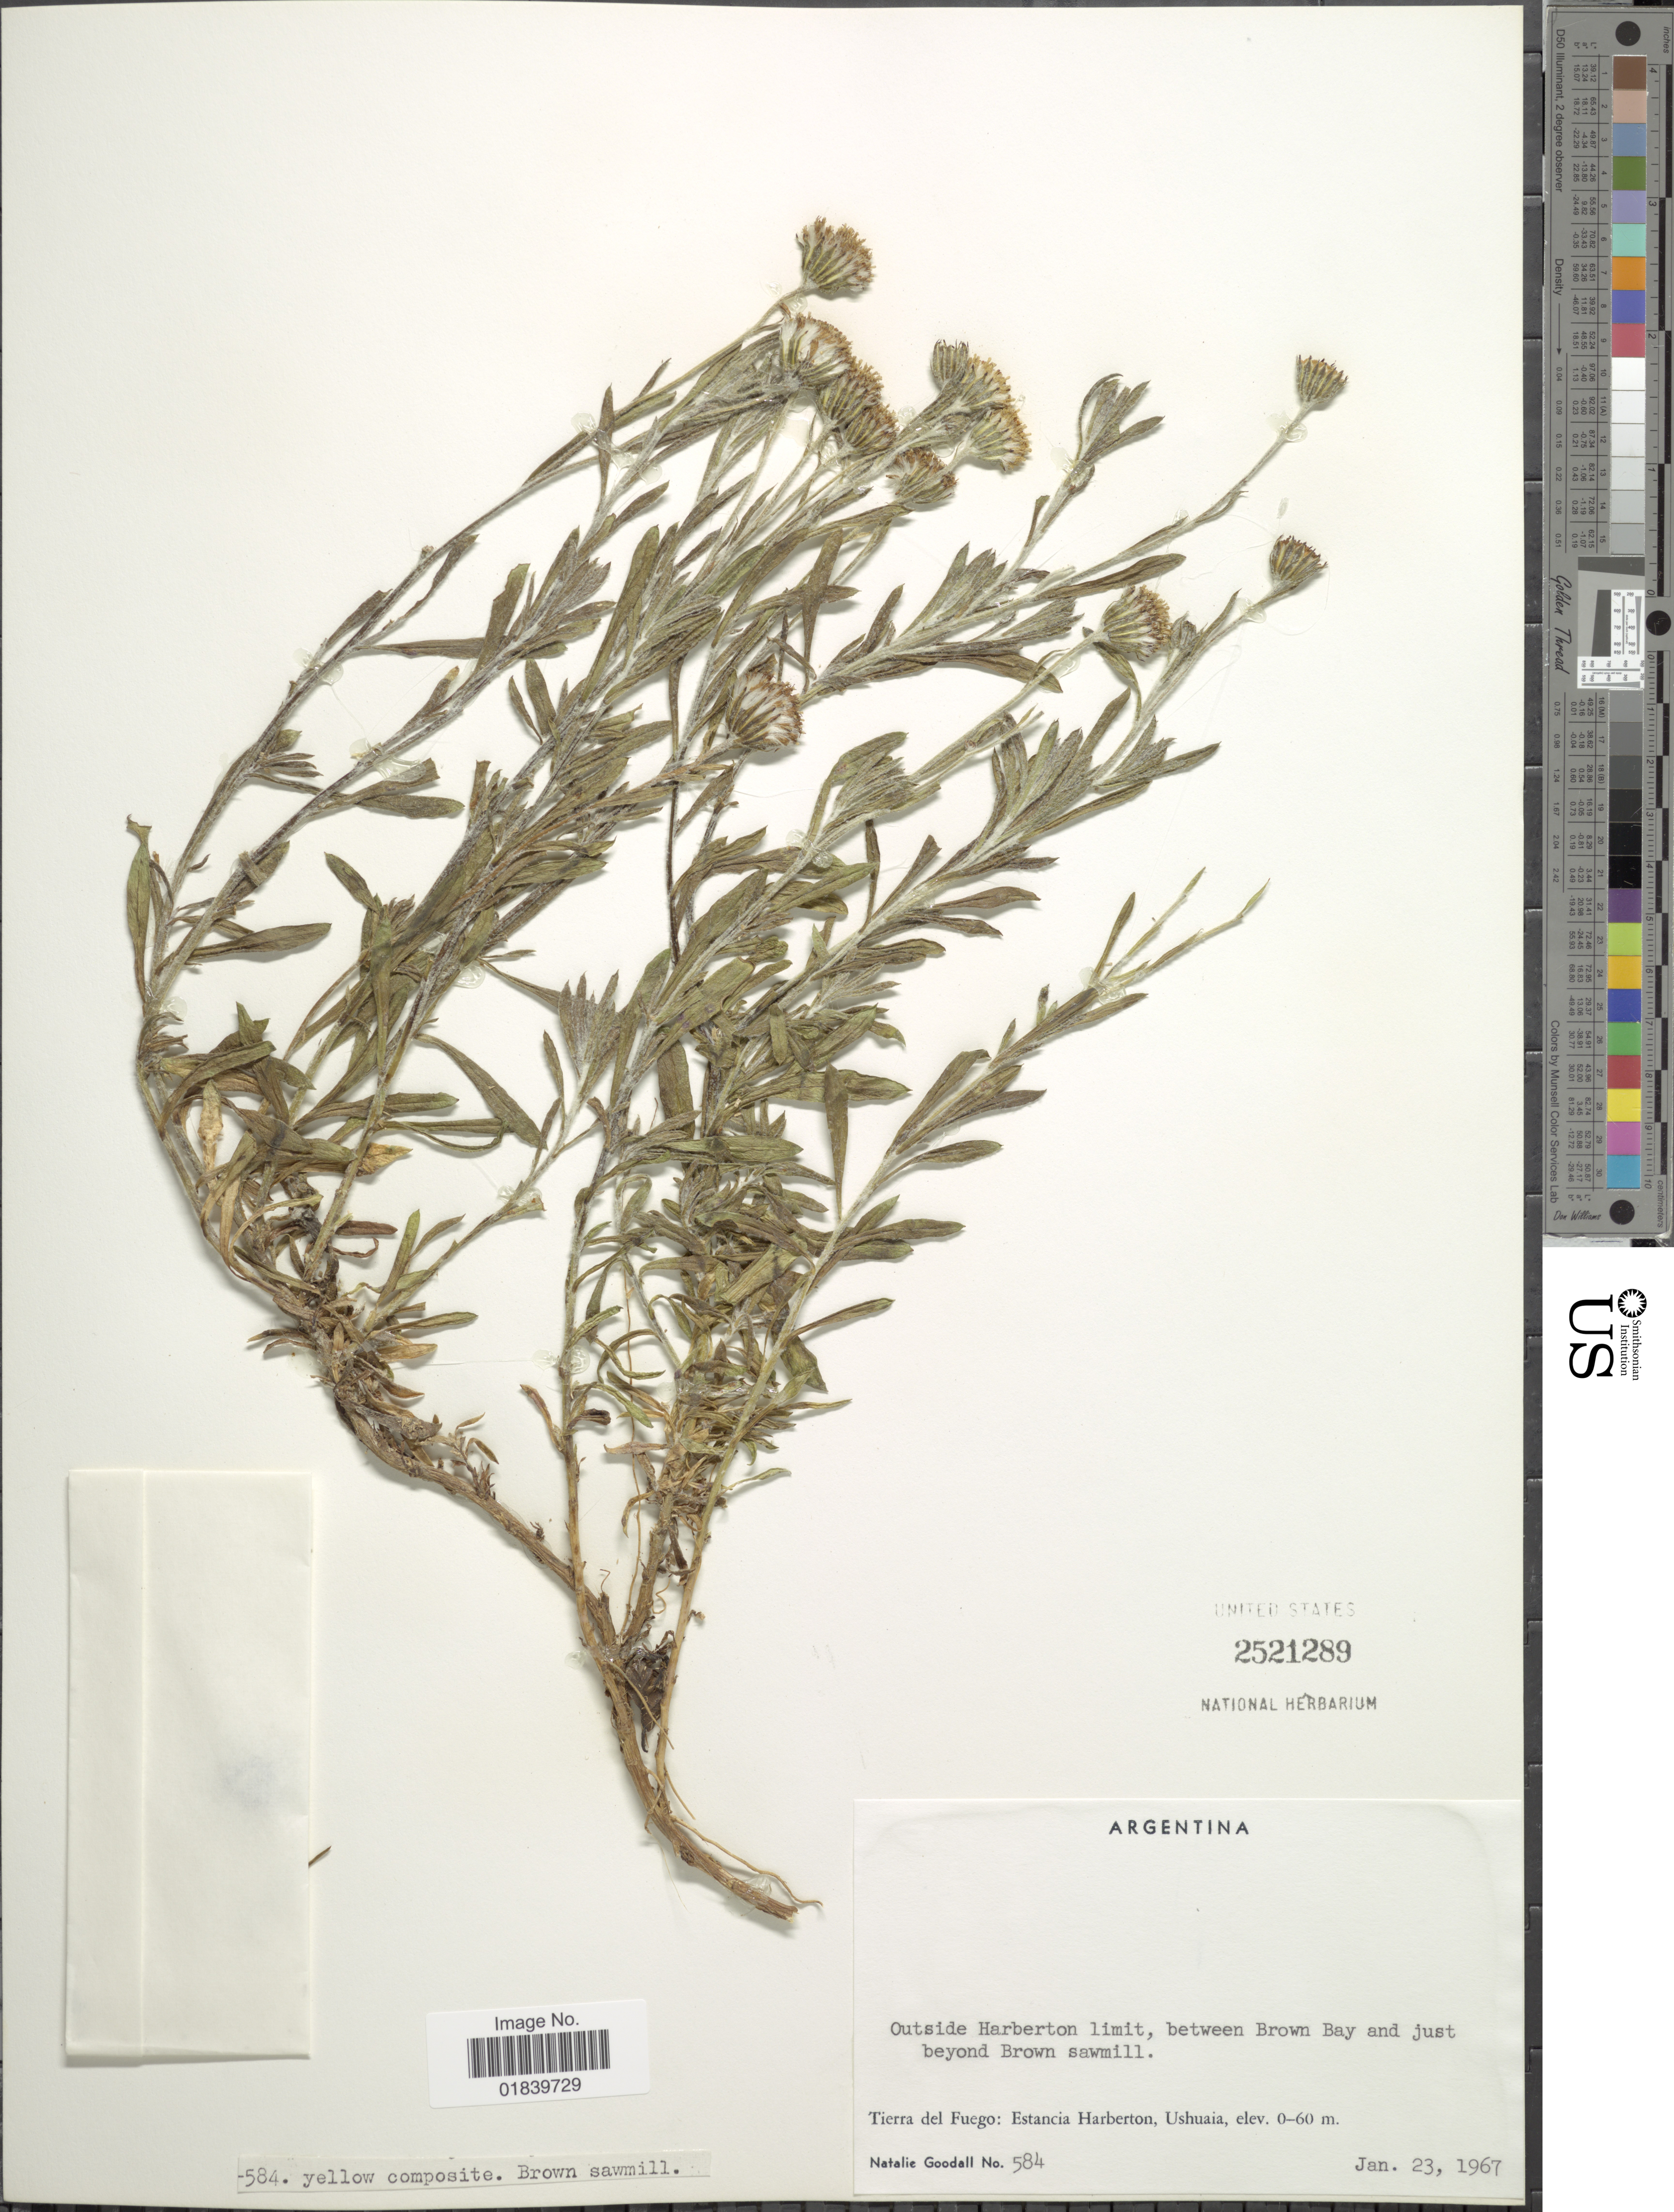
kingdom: Plantae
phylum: Tracheophyta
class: Magnoliopsida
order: Asterales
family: Asteraceae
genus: Senecio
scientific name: Senecio sp.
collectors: N. Goodall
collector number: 584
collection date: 1967-01-23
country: Argentina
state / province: Tierra del Fuego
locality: Tierra del Fuego: Estancia Harberton, Ushuaia. Outside Harberton limit, between Brown Bay and just beyond Brown sawmill.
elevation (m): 0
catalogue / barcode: US 2521289